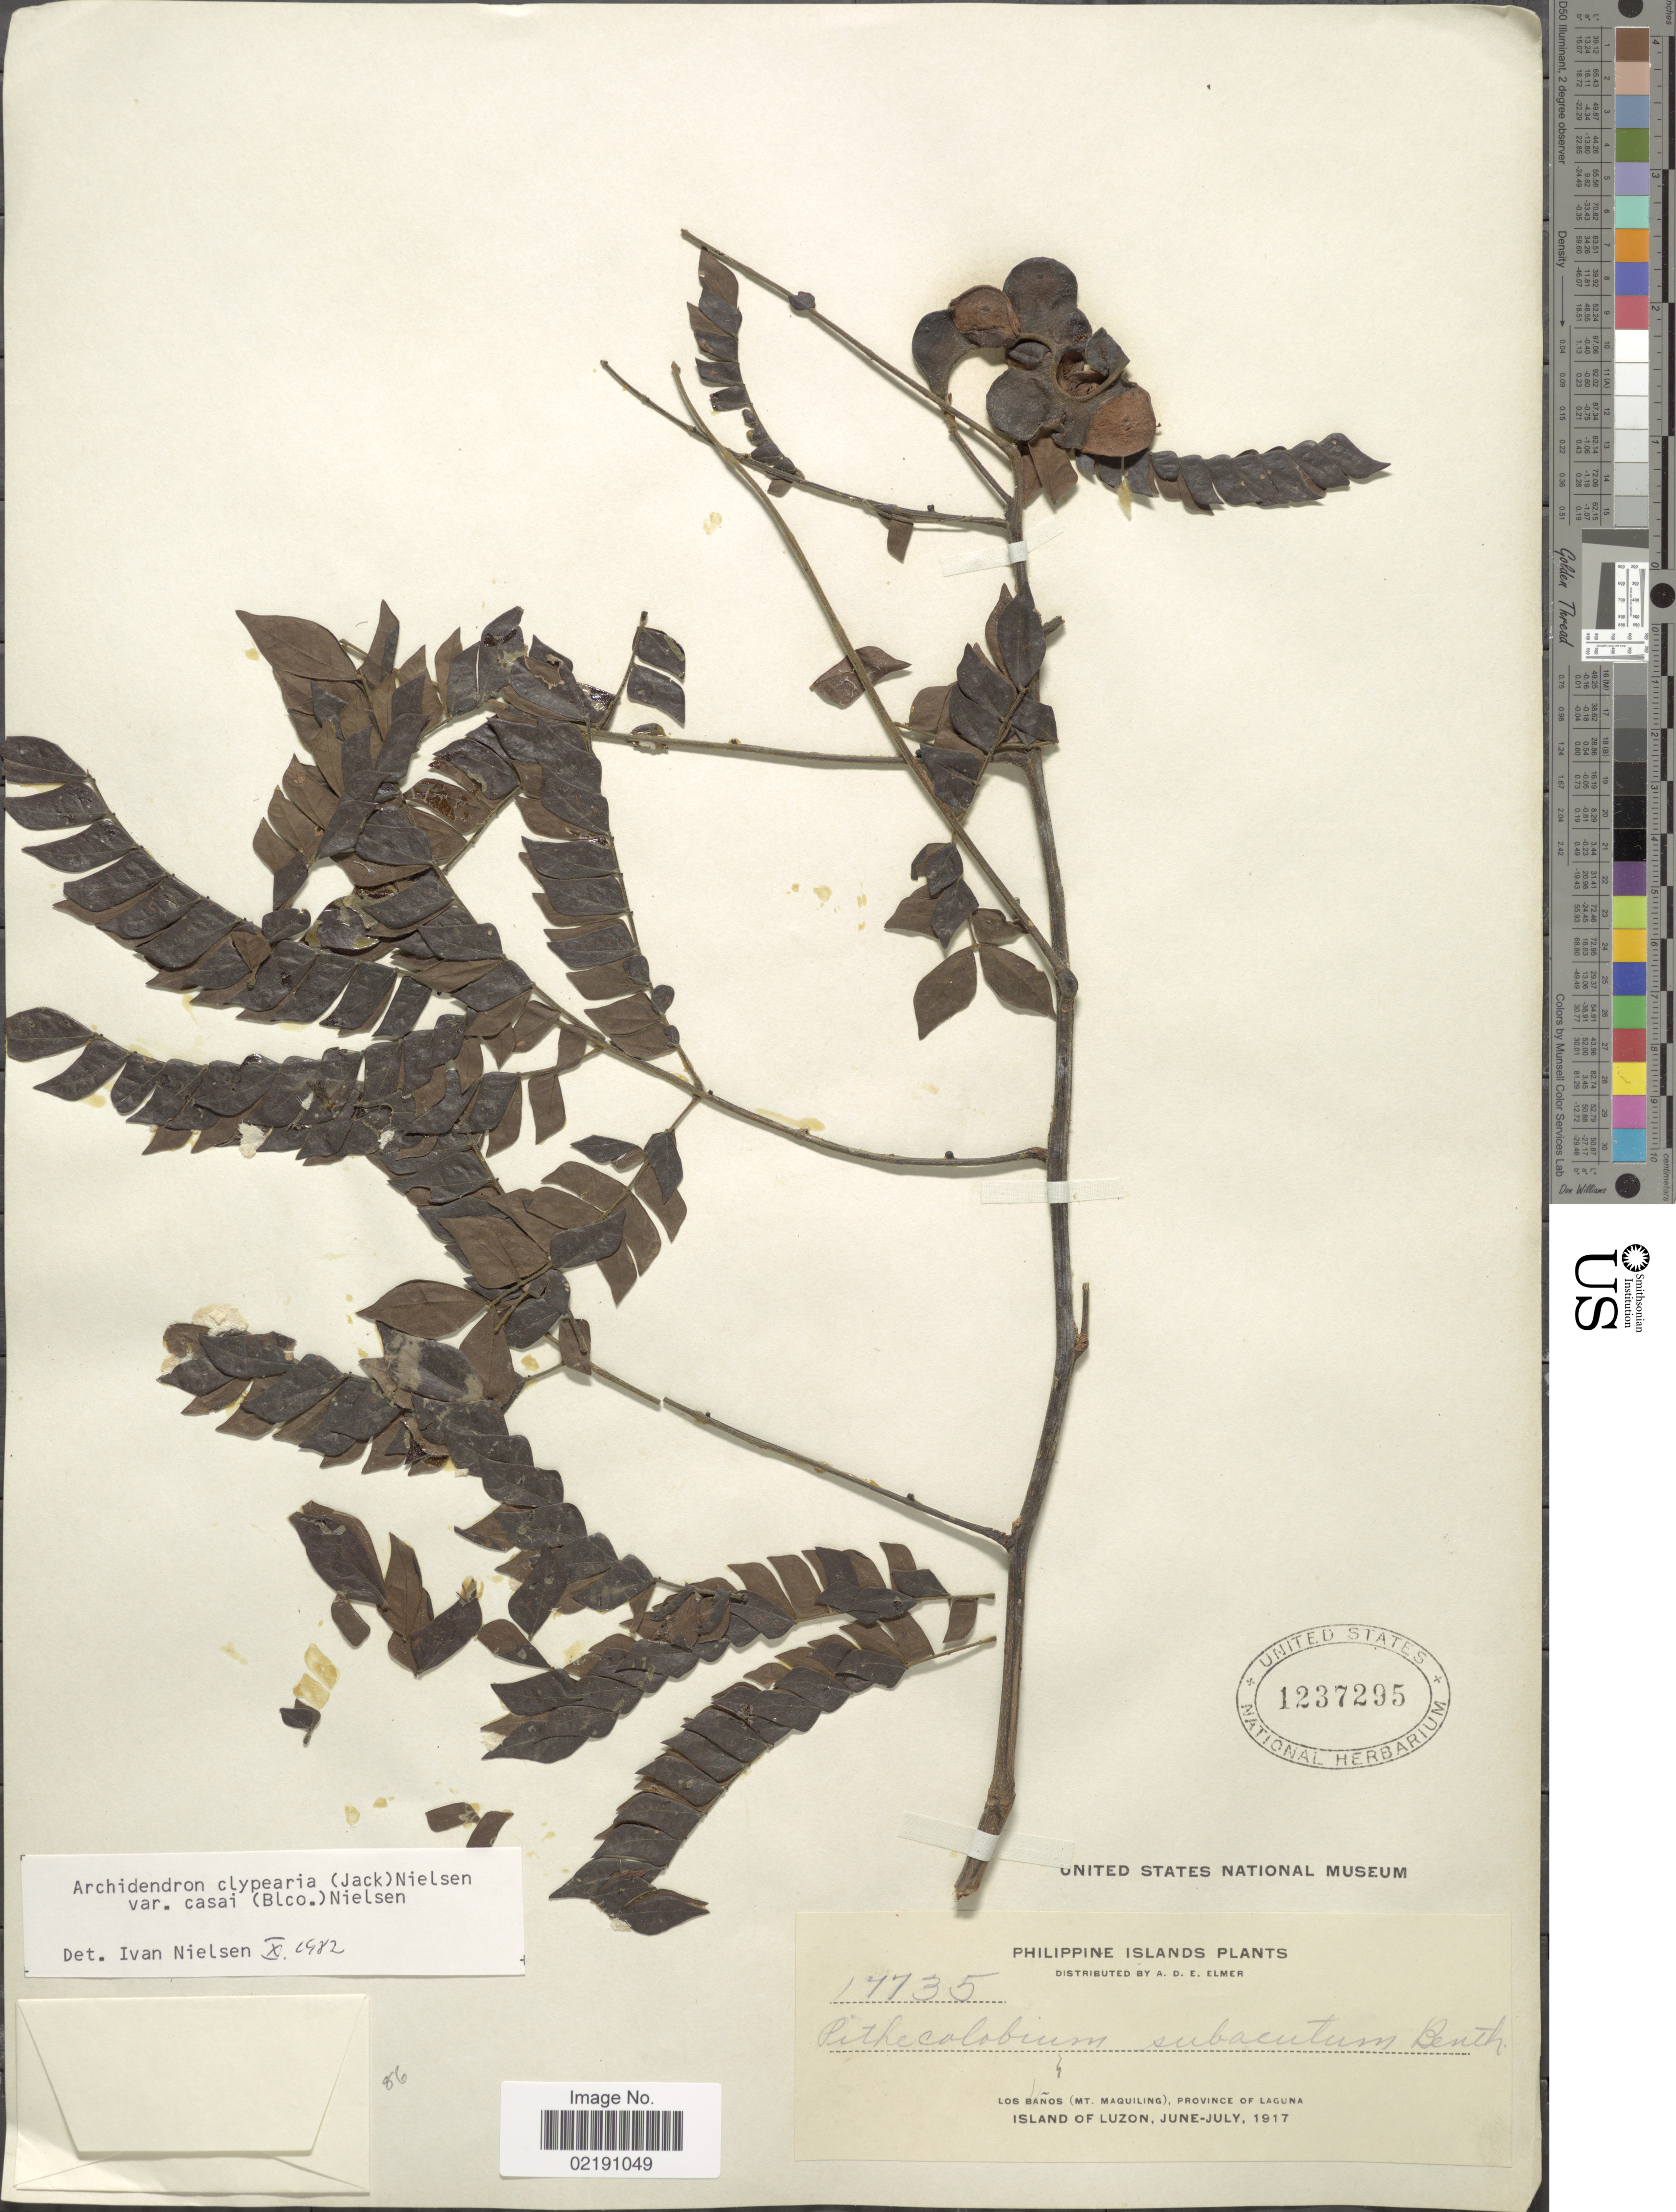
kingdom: Plantae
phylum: Tracheophyta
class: Magnoliopsida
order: Fabales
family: Fabaceae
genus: Archidendron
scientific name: Archidendron clypearia var. casai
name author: (Blanco) I.C. Nielsen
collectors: A. D. E. Elmer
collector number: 17735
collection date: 1917-06/1917-07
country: Philippines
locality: Philippine Islands. Los Baños (Mt. Maquiling), Province of Laguna. Island of Luzon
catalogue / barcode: US 1237295